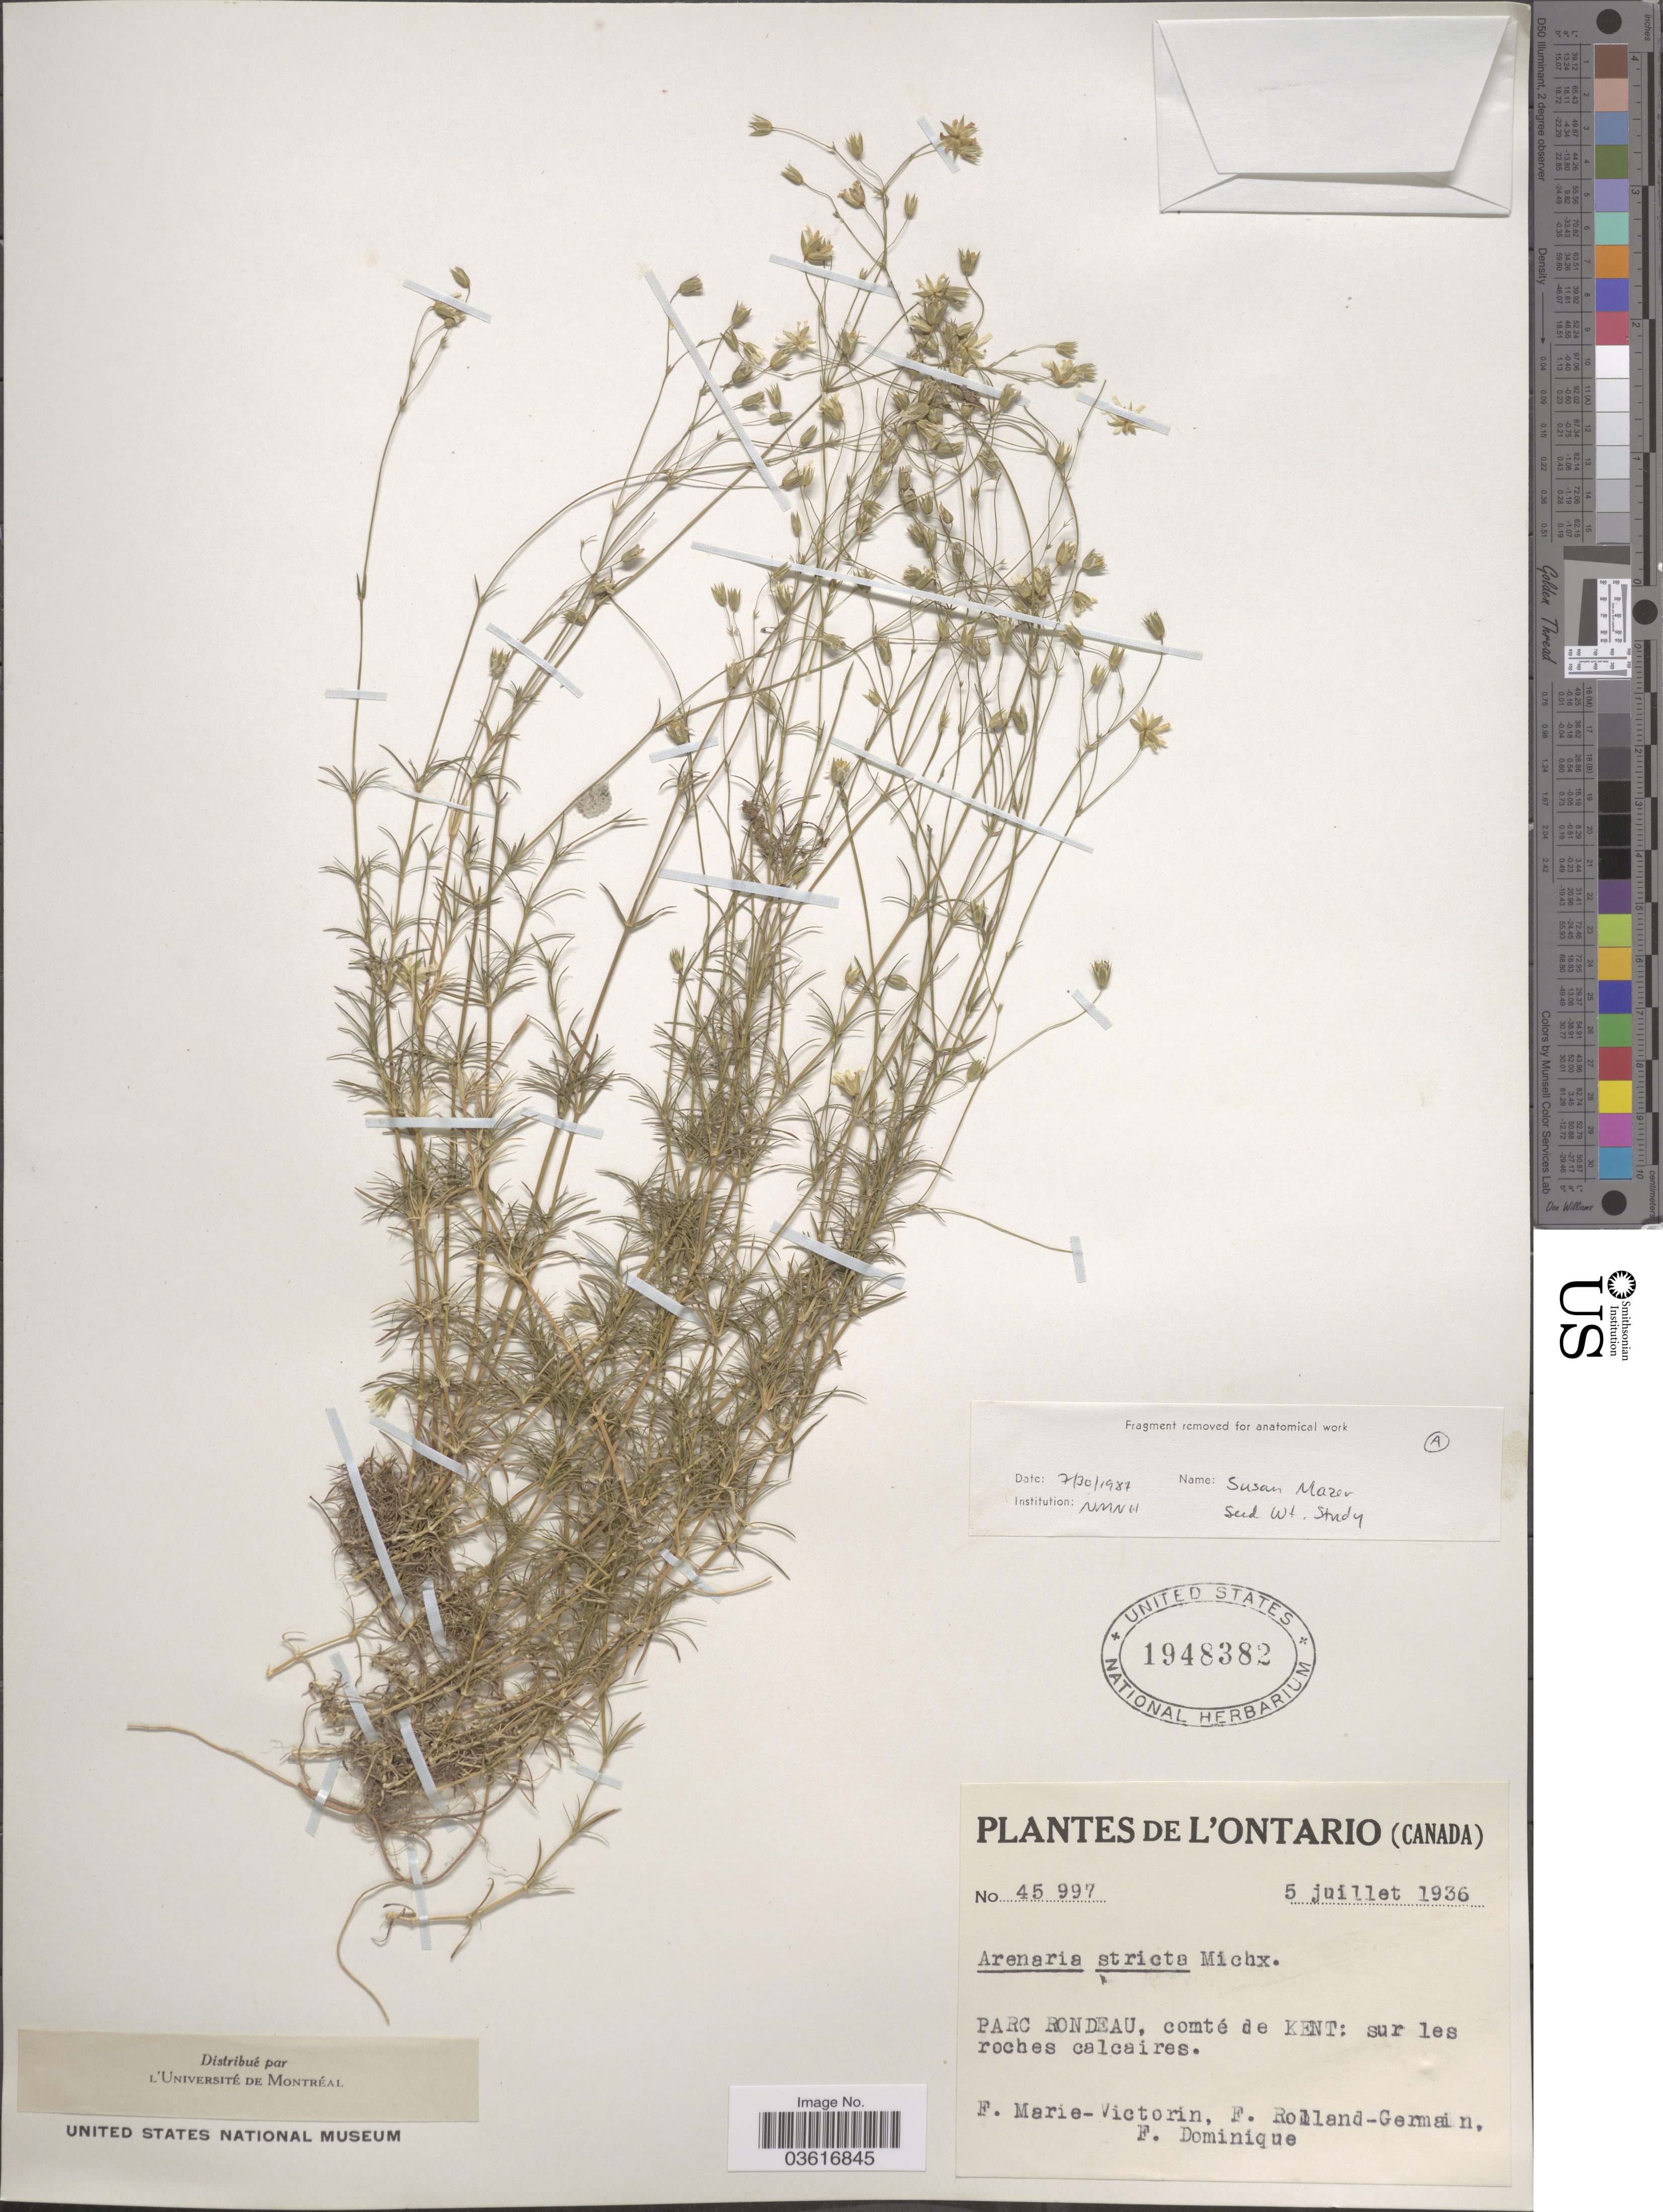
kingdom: Plantae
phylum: Tracheophyta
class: Magnoliopsida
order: Caryophyllales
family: Caryophyllaceae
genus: Minuartia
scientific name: Minuartia stricta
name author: (Sw.) Hiern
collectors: F. Marie-Victorin, Rolland-Germain & F. Dominique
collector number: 45997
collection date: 1936-07-05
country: Canada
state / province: Ontario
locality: Parc Rondeau, comté de Kent.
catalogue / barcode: US 1948382